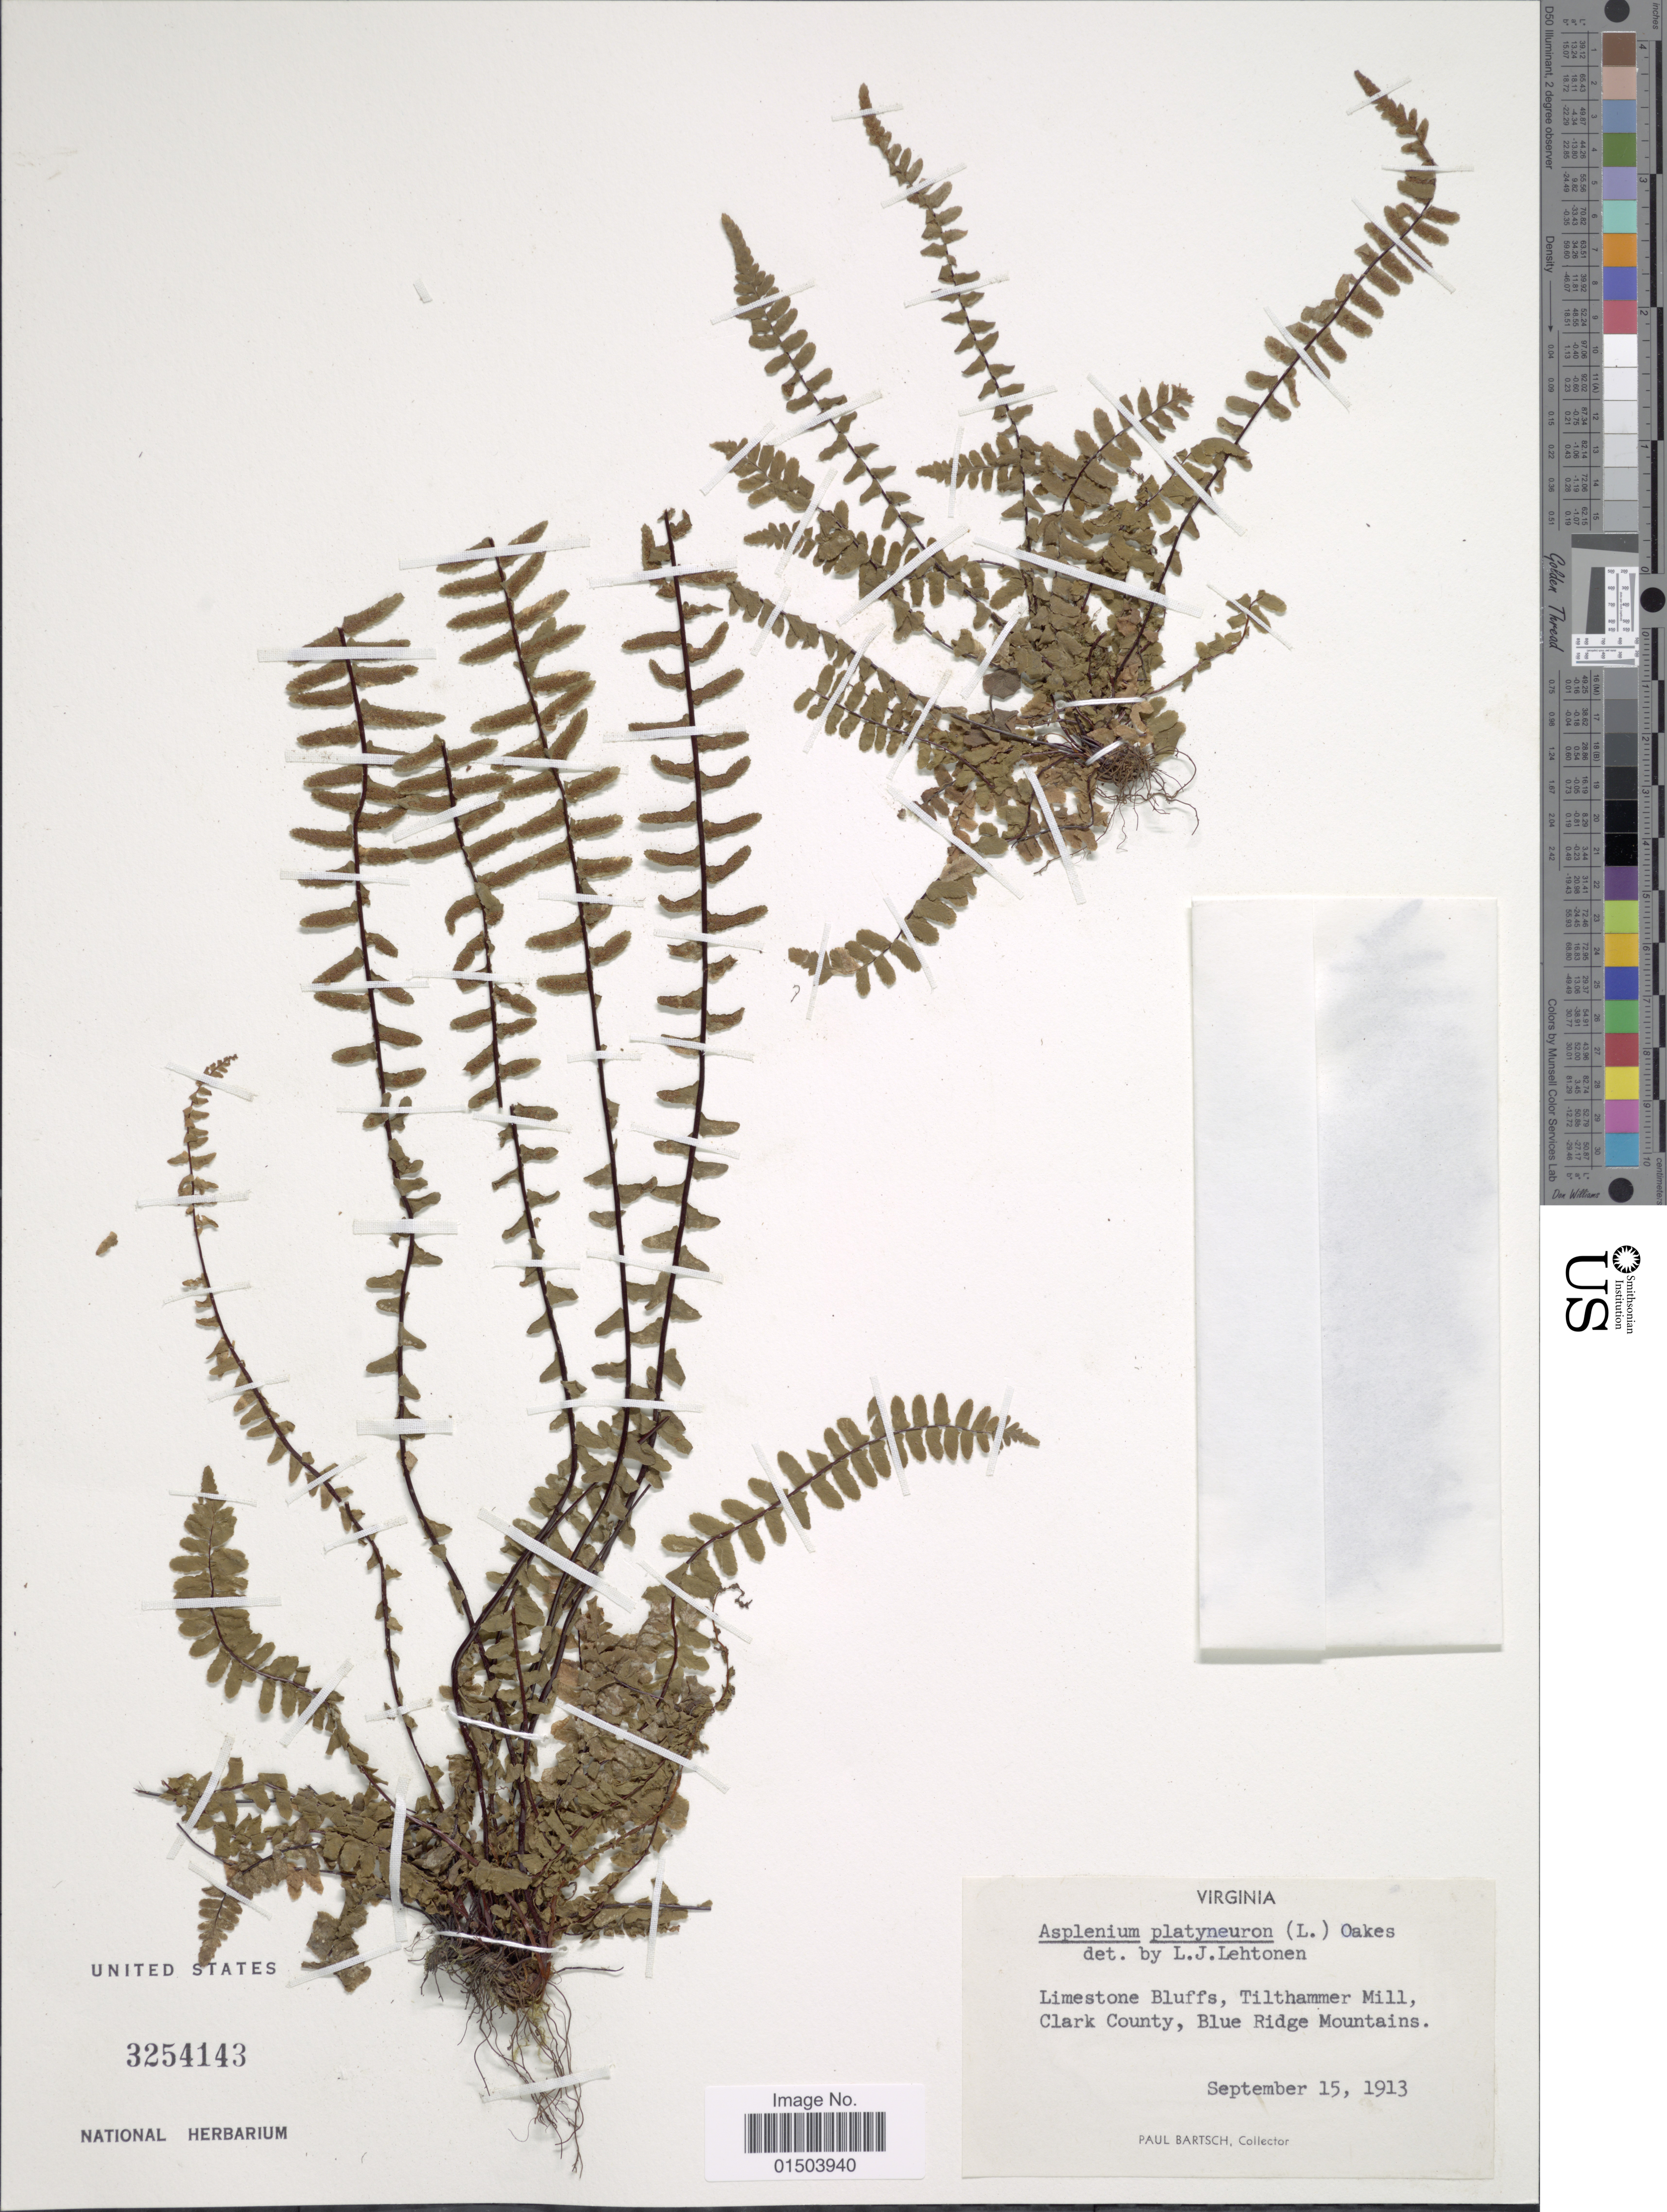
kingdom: Plantae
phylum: Tracheophyta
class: Polypodiopsida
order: Polypodiales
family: Aspleniaceae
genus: Asplenium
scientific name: Asplenium platyneuron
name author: (L.) Britton, Stearns & Poggenb.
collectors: P. Bartsch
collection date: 1913-09-15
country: United States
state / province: Virginia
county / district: Clarke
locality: Limesotne Bluffs, Tilthammer Mill, Clark County, Blue Ridge Mountains.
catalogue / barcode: US 3254143